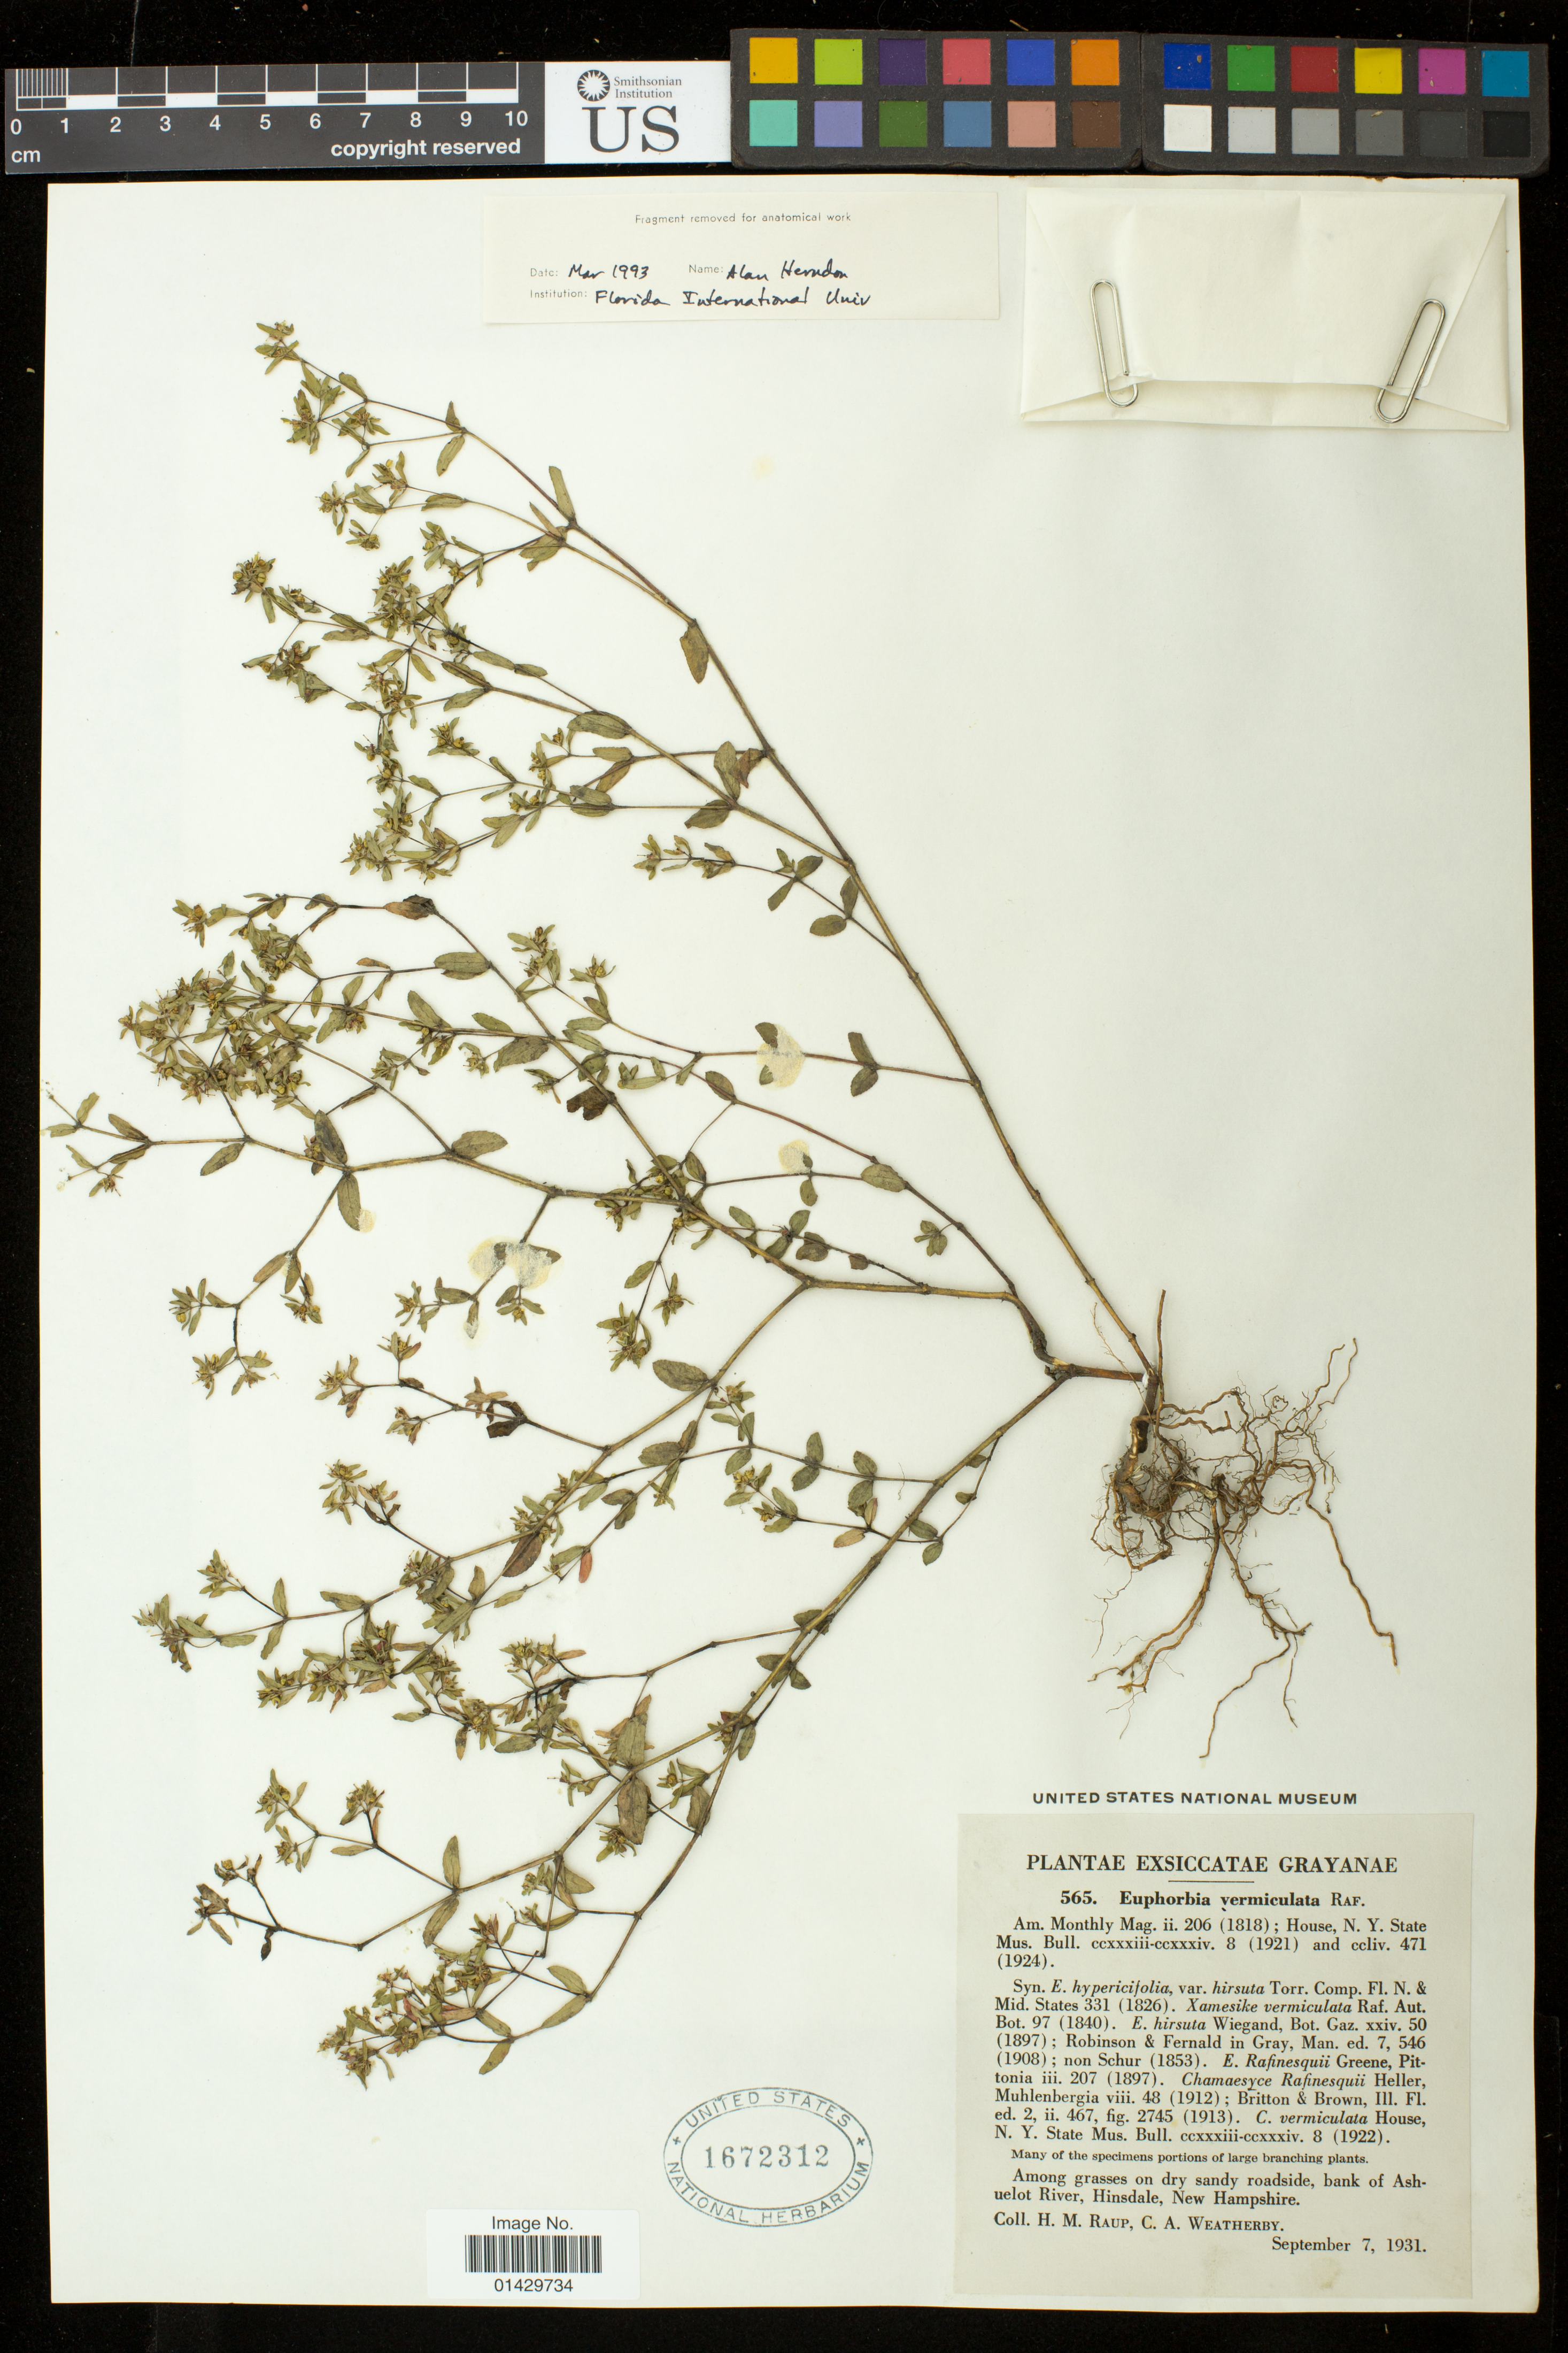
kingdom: Plantae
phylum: Tracheophyta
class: Magnoliopsida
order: Malpighiales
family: Euphorbiaceae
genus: Euphorbia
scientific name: Euphorbia vermiculata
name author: Raf.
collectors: H. Raup & C. A. Weatherby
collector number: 565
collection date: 1931-09-07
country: United States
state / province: New Hampshire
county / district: Cheshire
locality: Among grasses on dry sandy roadside, bank of Ashuelot River, Hinsdale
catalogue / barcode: US 1672312